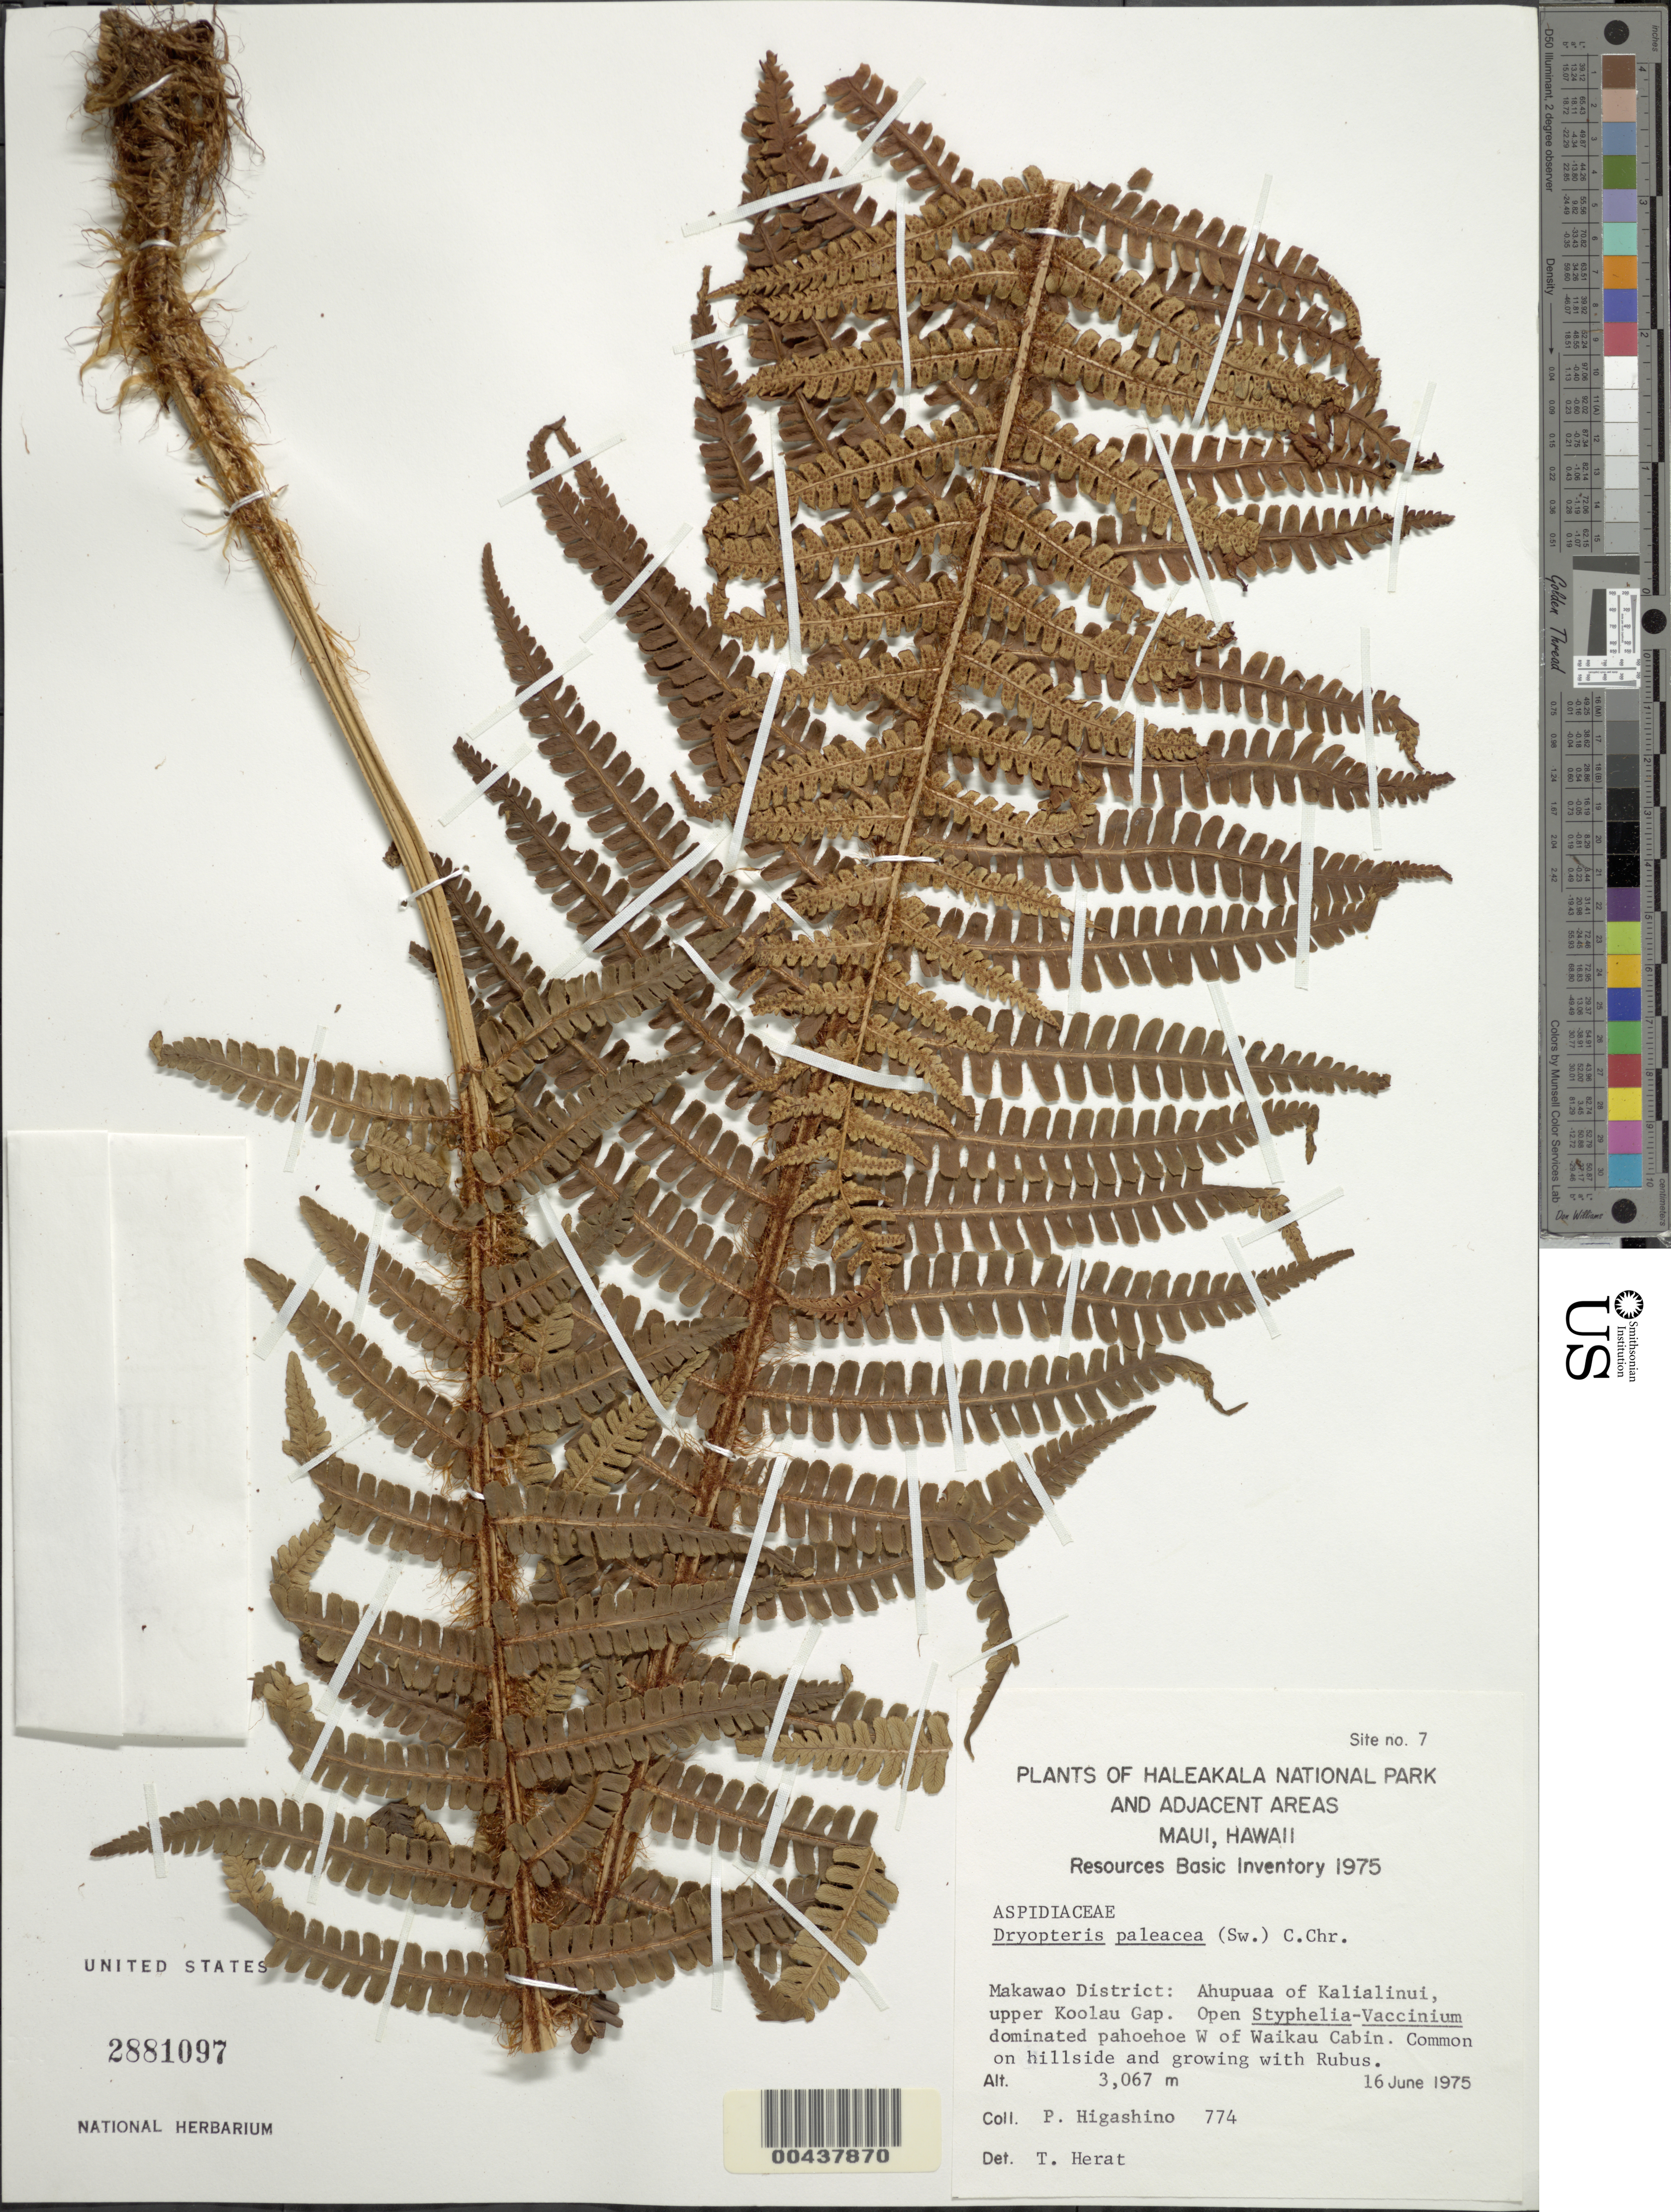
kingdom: Plantae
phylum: Tracheophyta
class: Polypodiopsida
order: Polypodiales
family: Dryopteridaceae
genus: Dryopteris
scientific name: Dryopteris wallichiana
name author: (Spreng.) Hyl.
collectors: P. Higashino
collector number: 774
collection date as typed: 16 Jun 1975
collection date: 1975-06-16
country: United States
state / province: Hawaii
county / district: Maui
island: Maui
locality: Makawao Dist.: Ahupuaa of Kalialinui, upper Koolau Gap. Pahoehoe W of Waikau Cabin. Haleakala Nat'l Park and Adj. Areas, Site...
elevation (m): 3067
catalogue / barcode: US 2881097